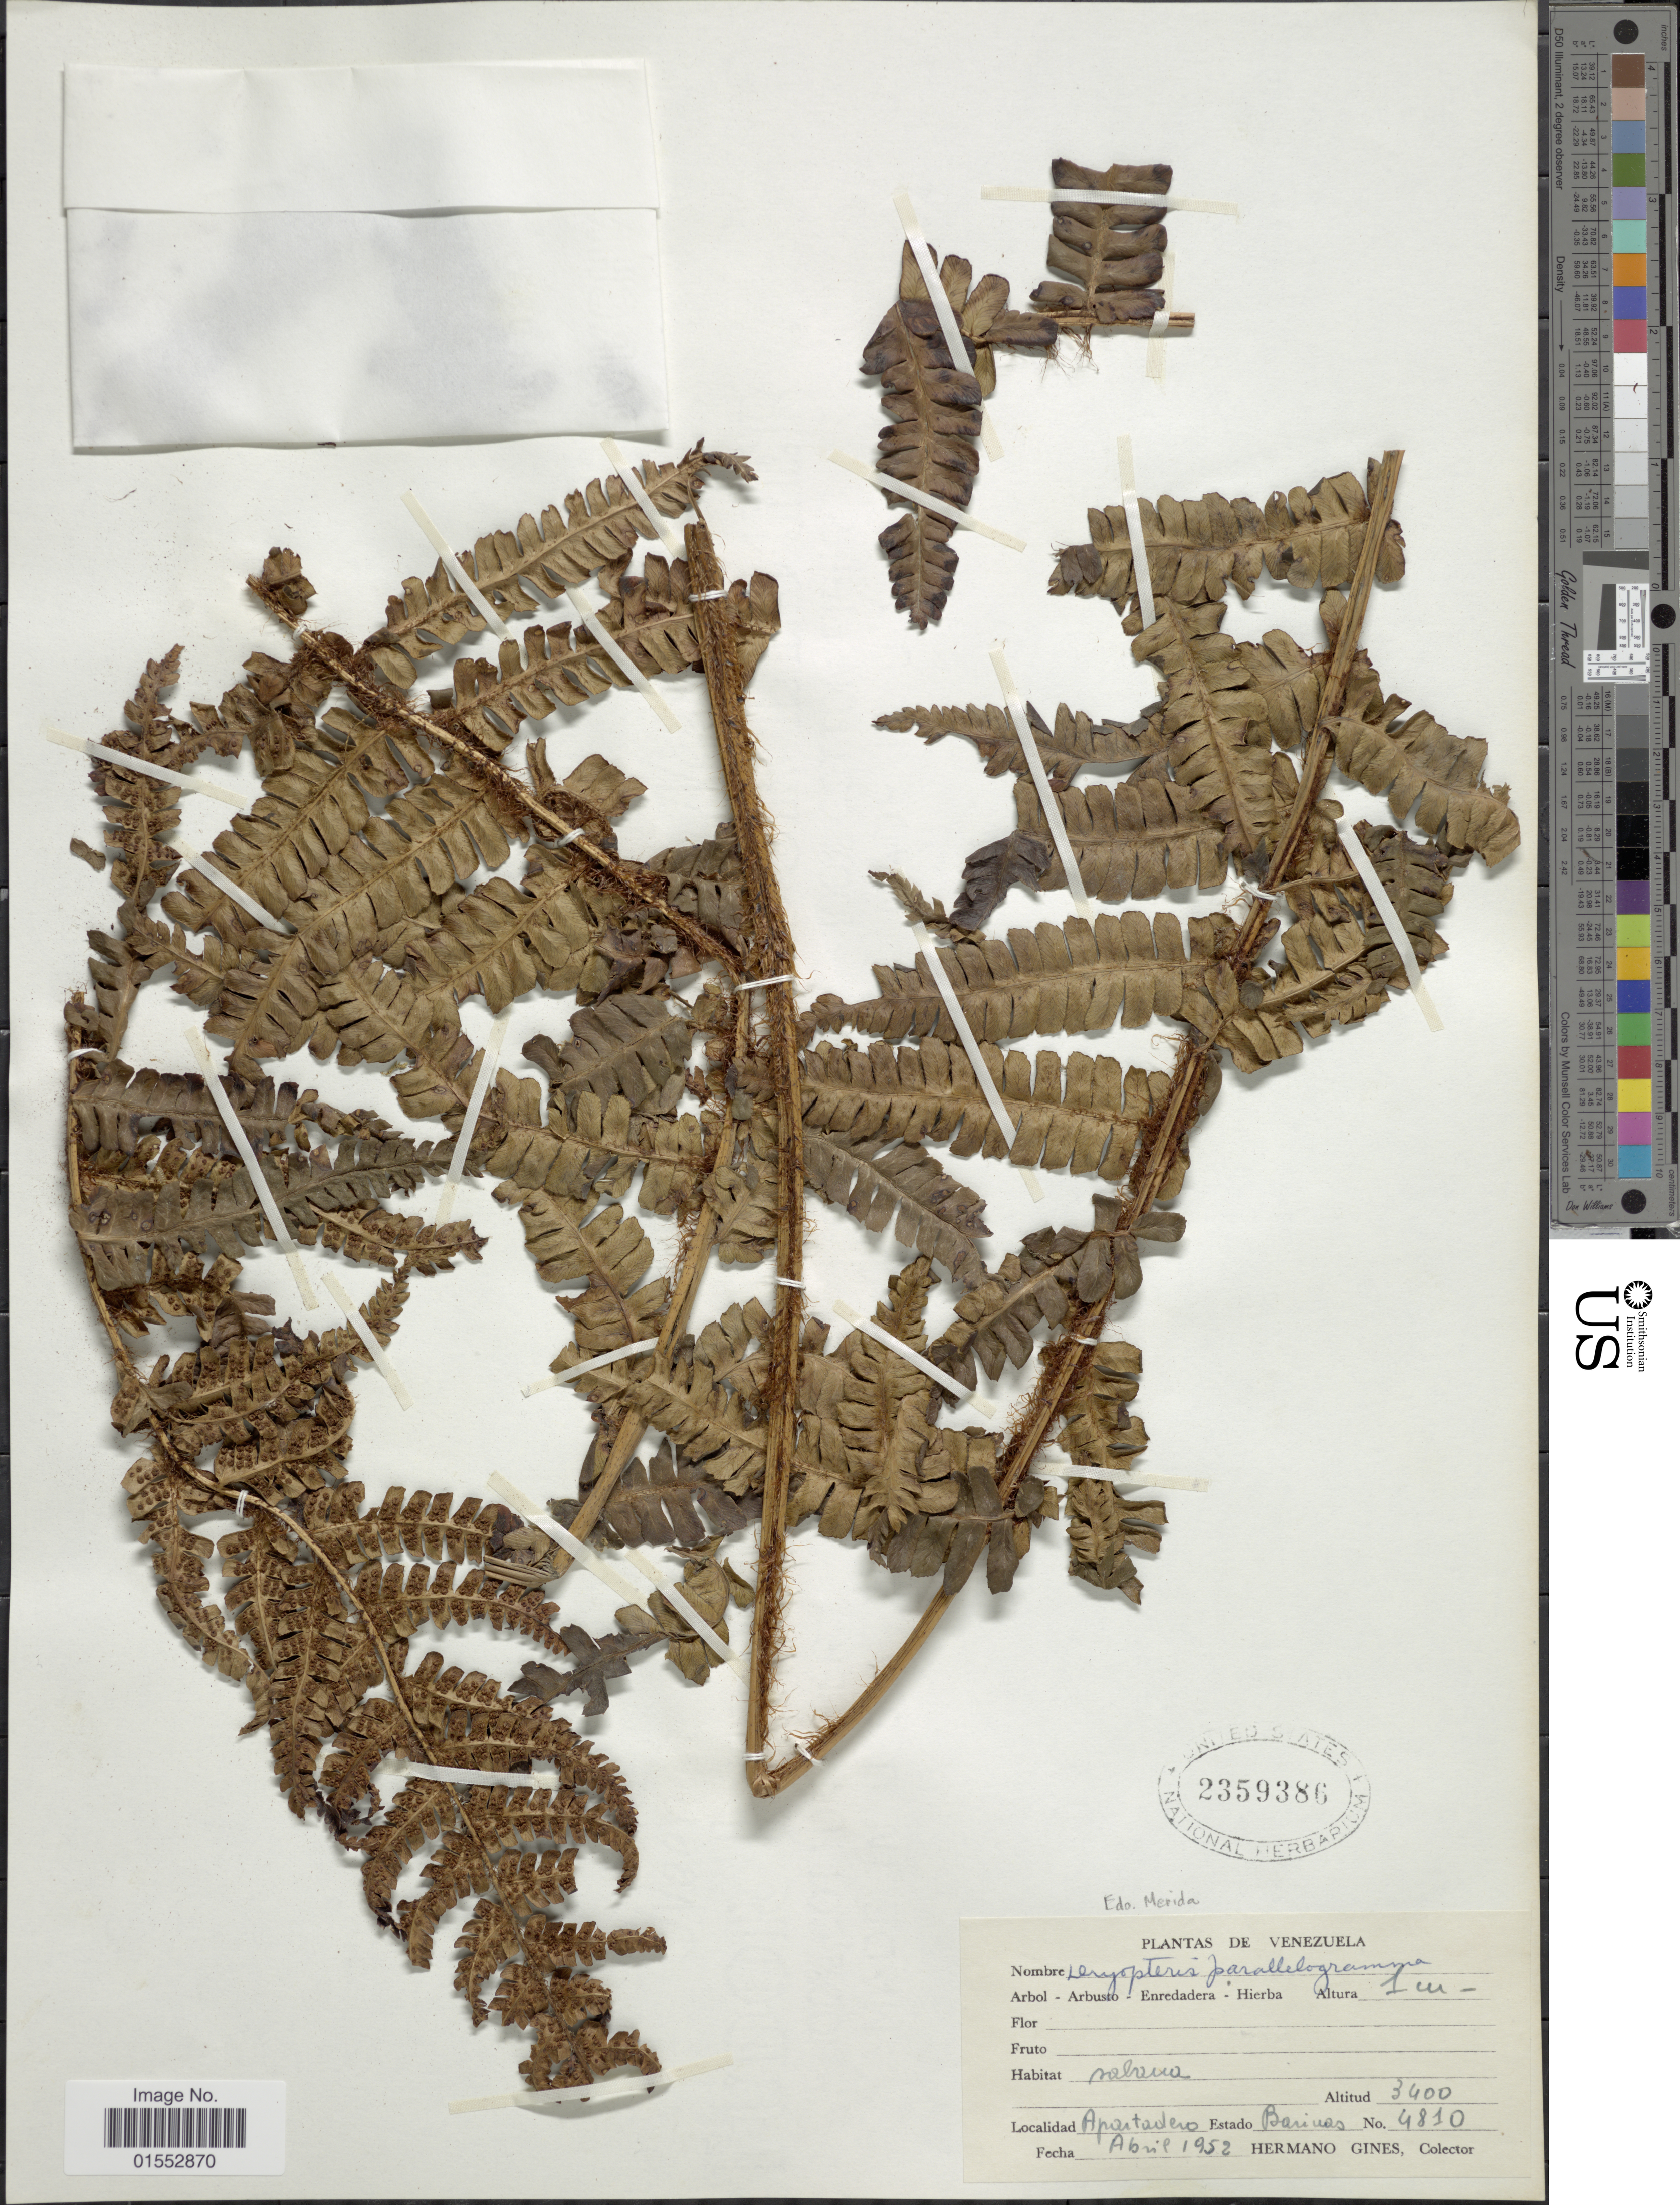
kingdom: Plantae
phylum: Tracheophyta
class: Polypodiopsida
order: Polypodiales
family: Dryopteridaceae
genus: Dryopteris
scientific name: Dryopteris wallichiana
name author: (Spreng.) Hyl.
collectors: Bro. Gines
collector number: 4810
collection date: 1952-04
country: Venezuela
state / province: Barinas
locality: Venezuela. Apartadero, Barinas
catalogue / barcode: US 2359386